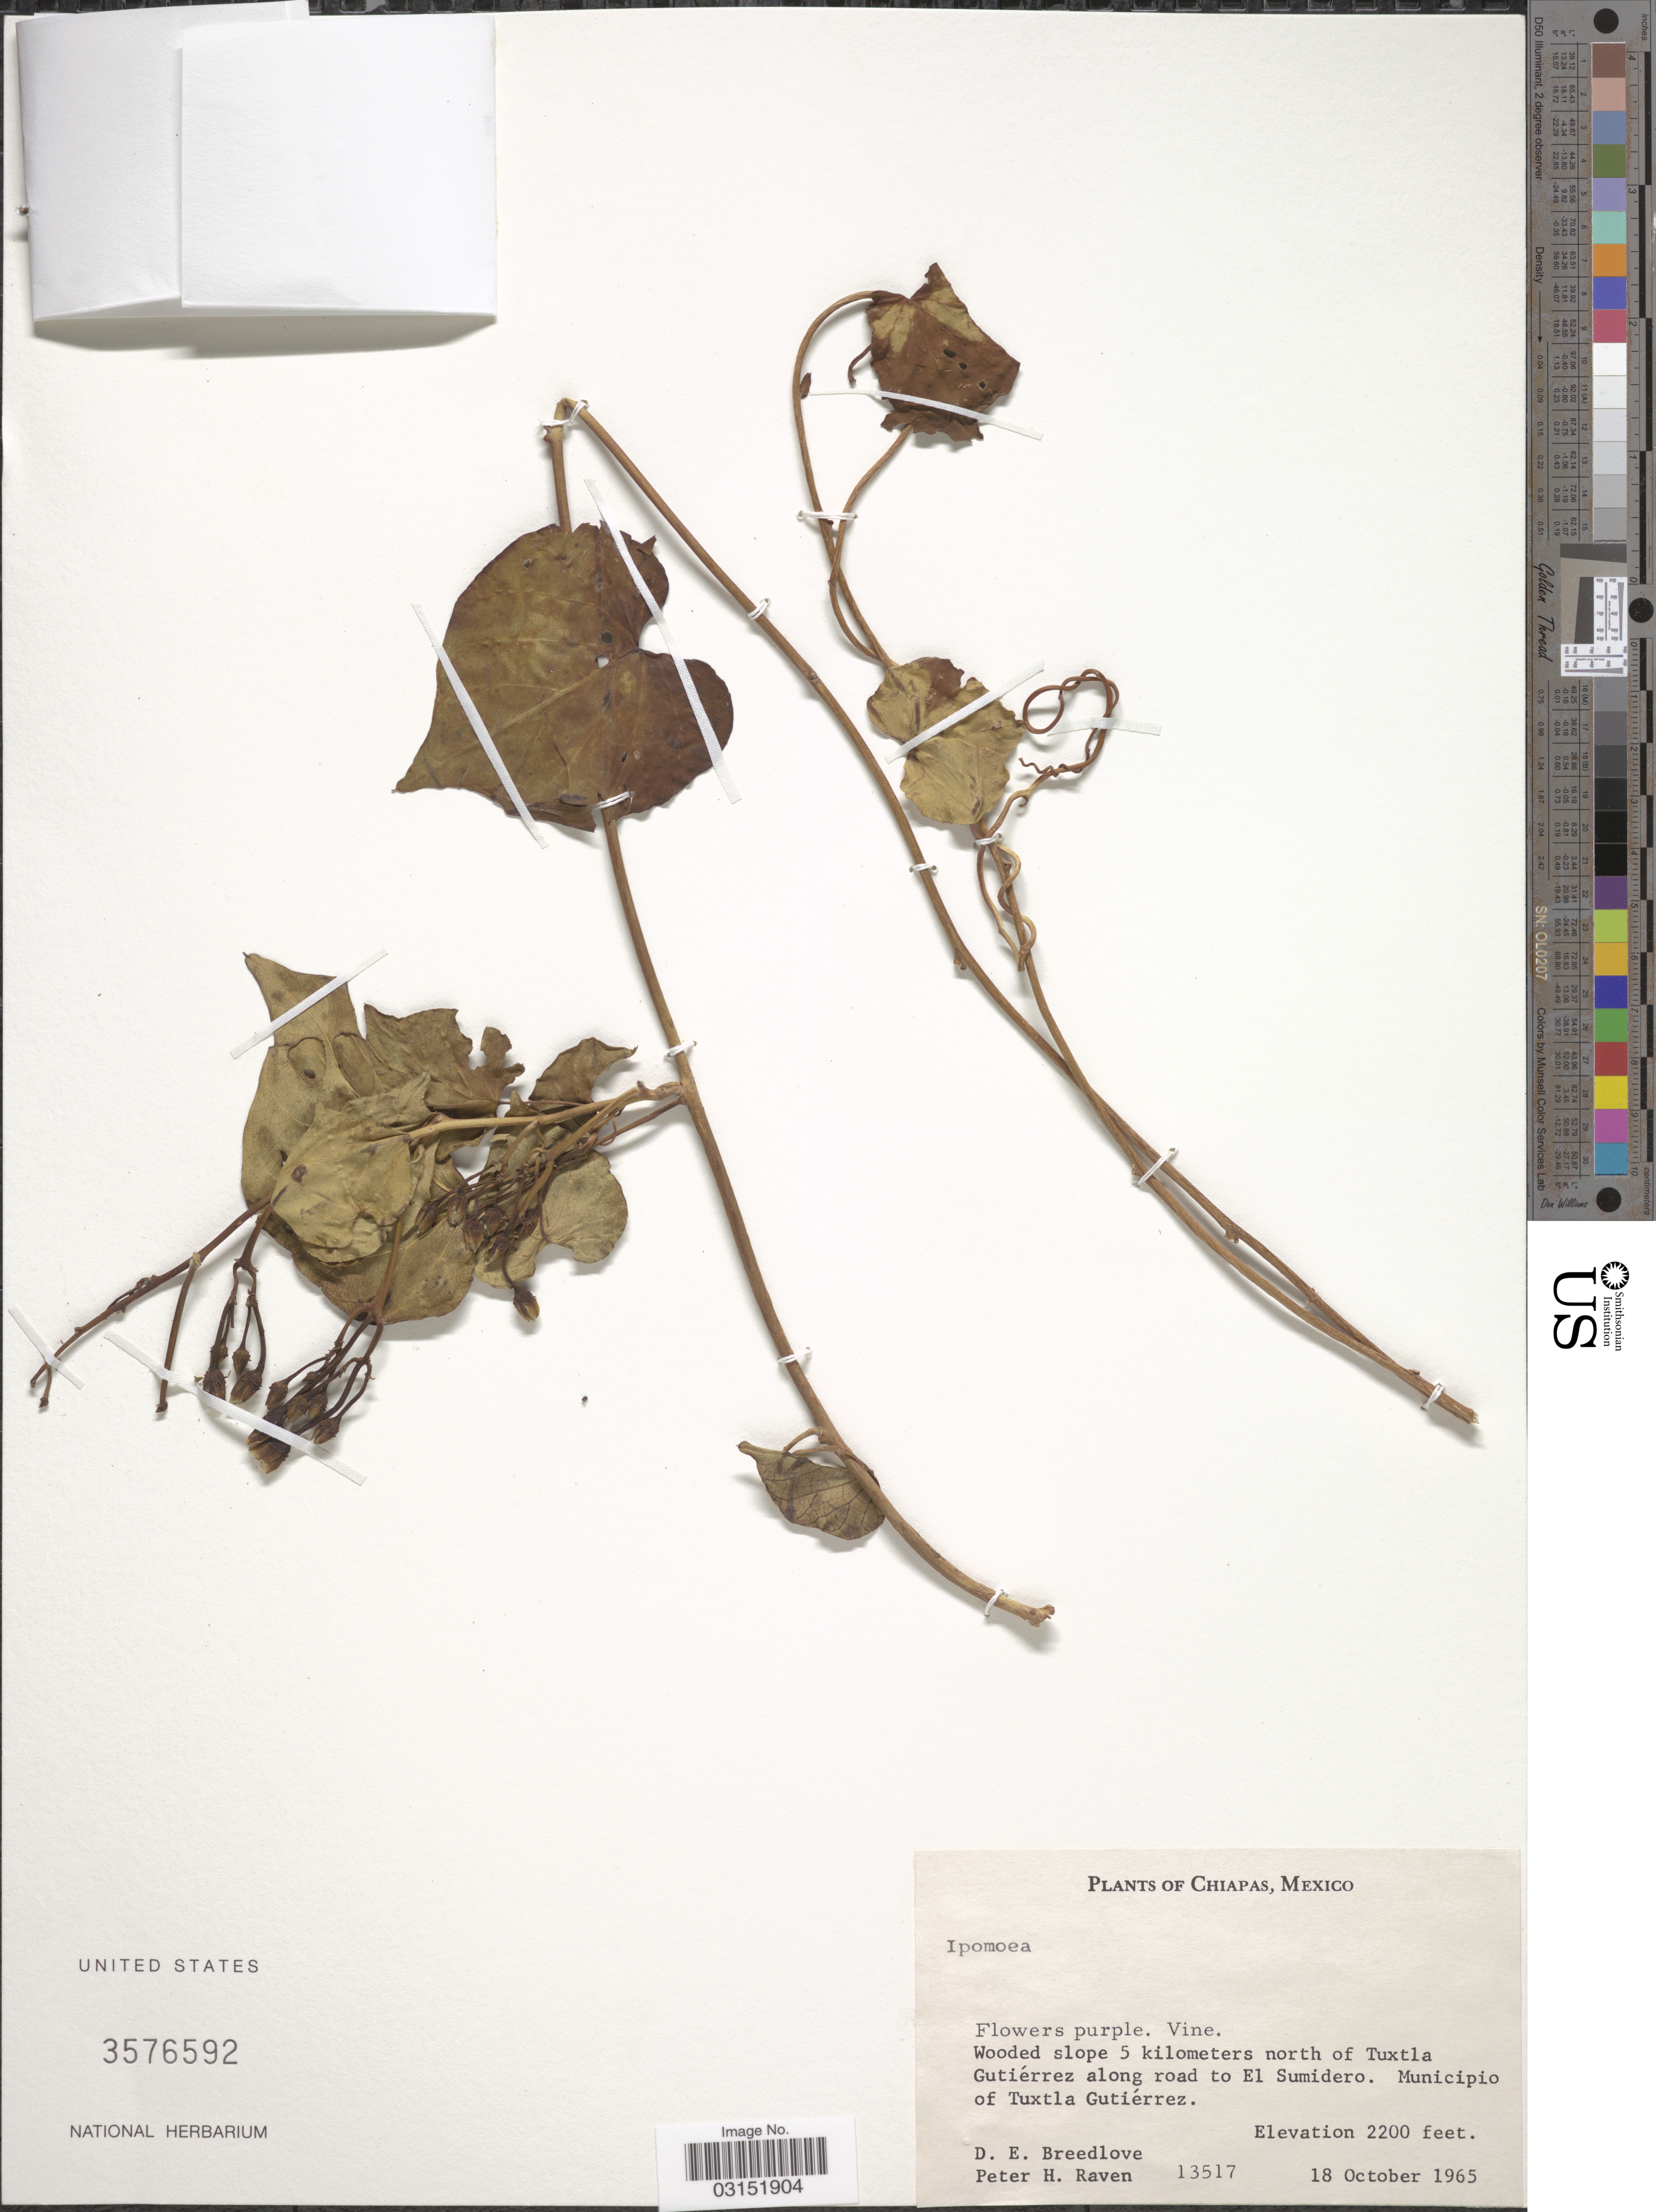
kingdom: Plantae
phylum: Tracheophyta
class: Magnoliopsida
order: Solanales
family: Convolvulaceae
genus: Ipomoea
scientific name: Ipomoea sp.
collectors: D. E. Breedlove & P. Raven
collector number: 13517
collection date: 1965-10-18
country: Mexico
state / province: Chiapas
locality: Wooded slope 5 kilometers north of Tuxtla Gutiérrez along road to El Sumidero, Municipio of Tuxtla Gutiérrez.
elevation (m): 671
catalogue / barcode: US 3576592